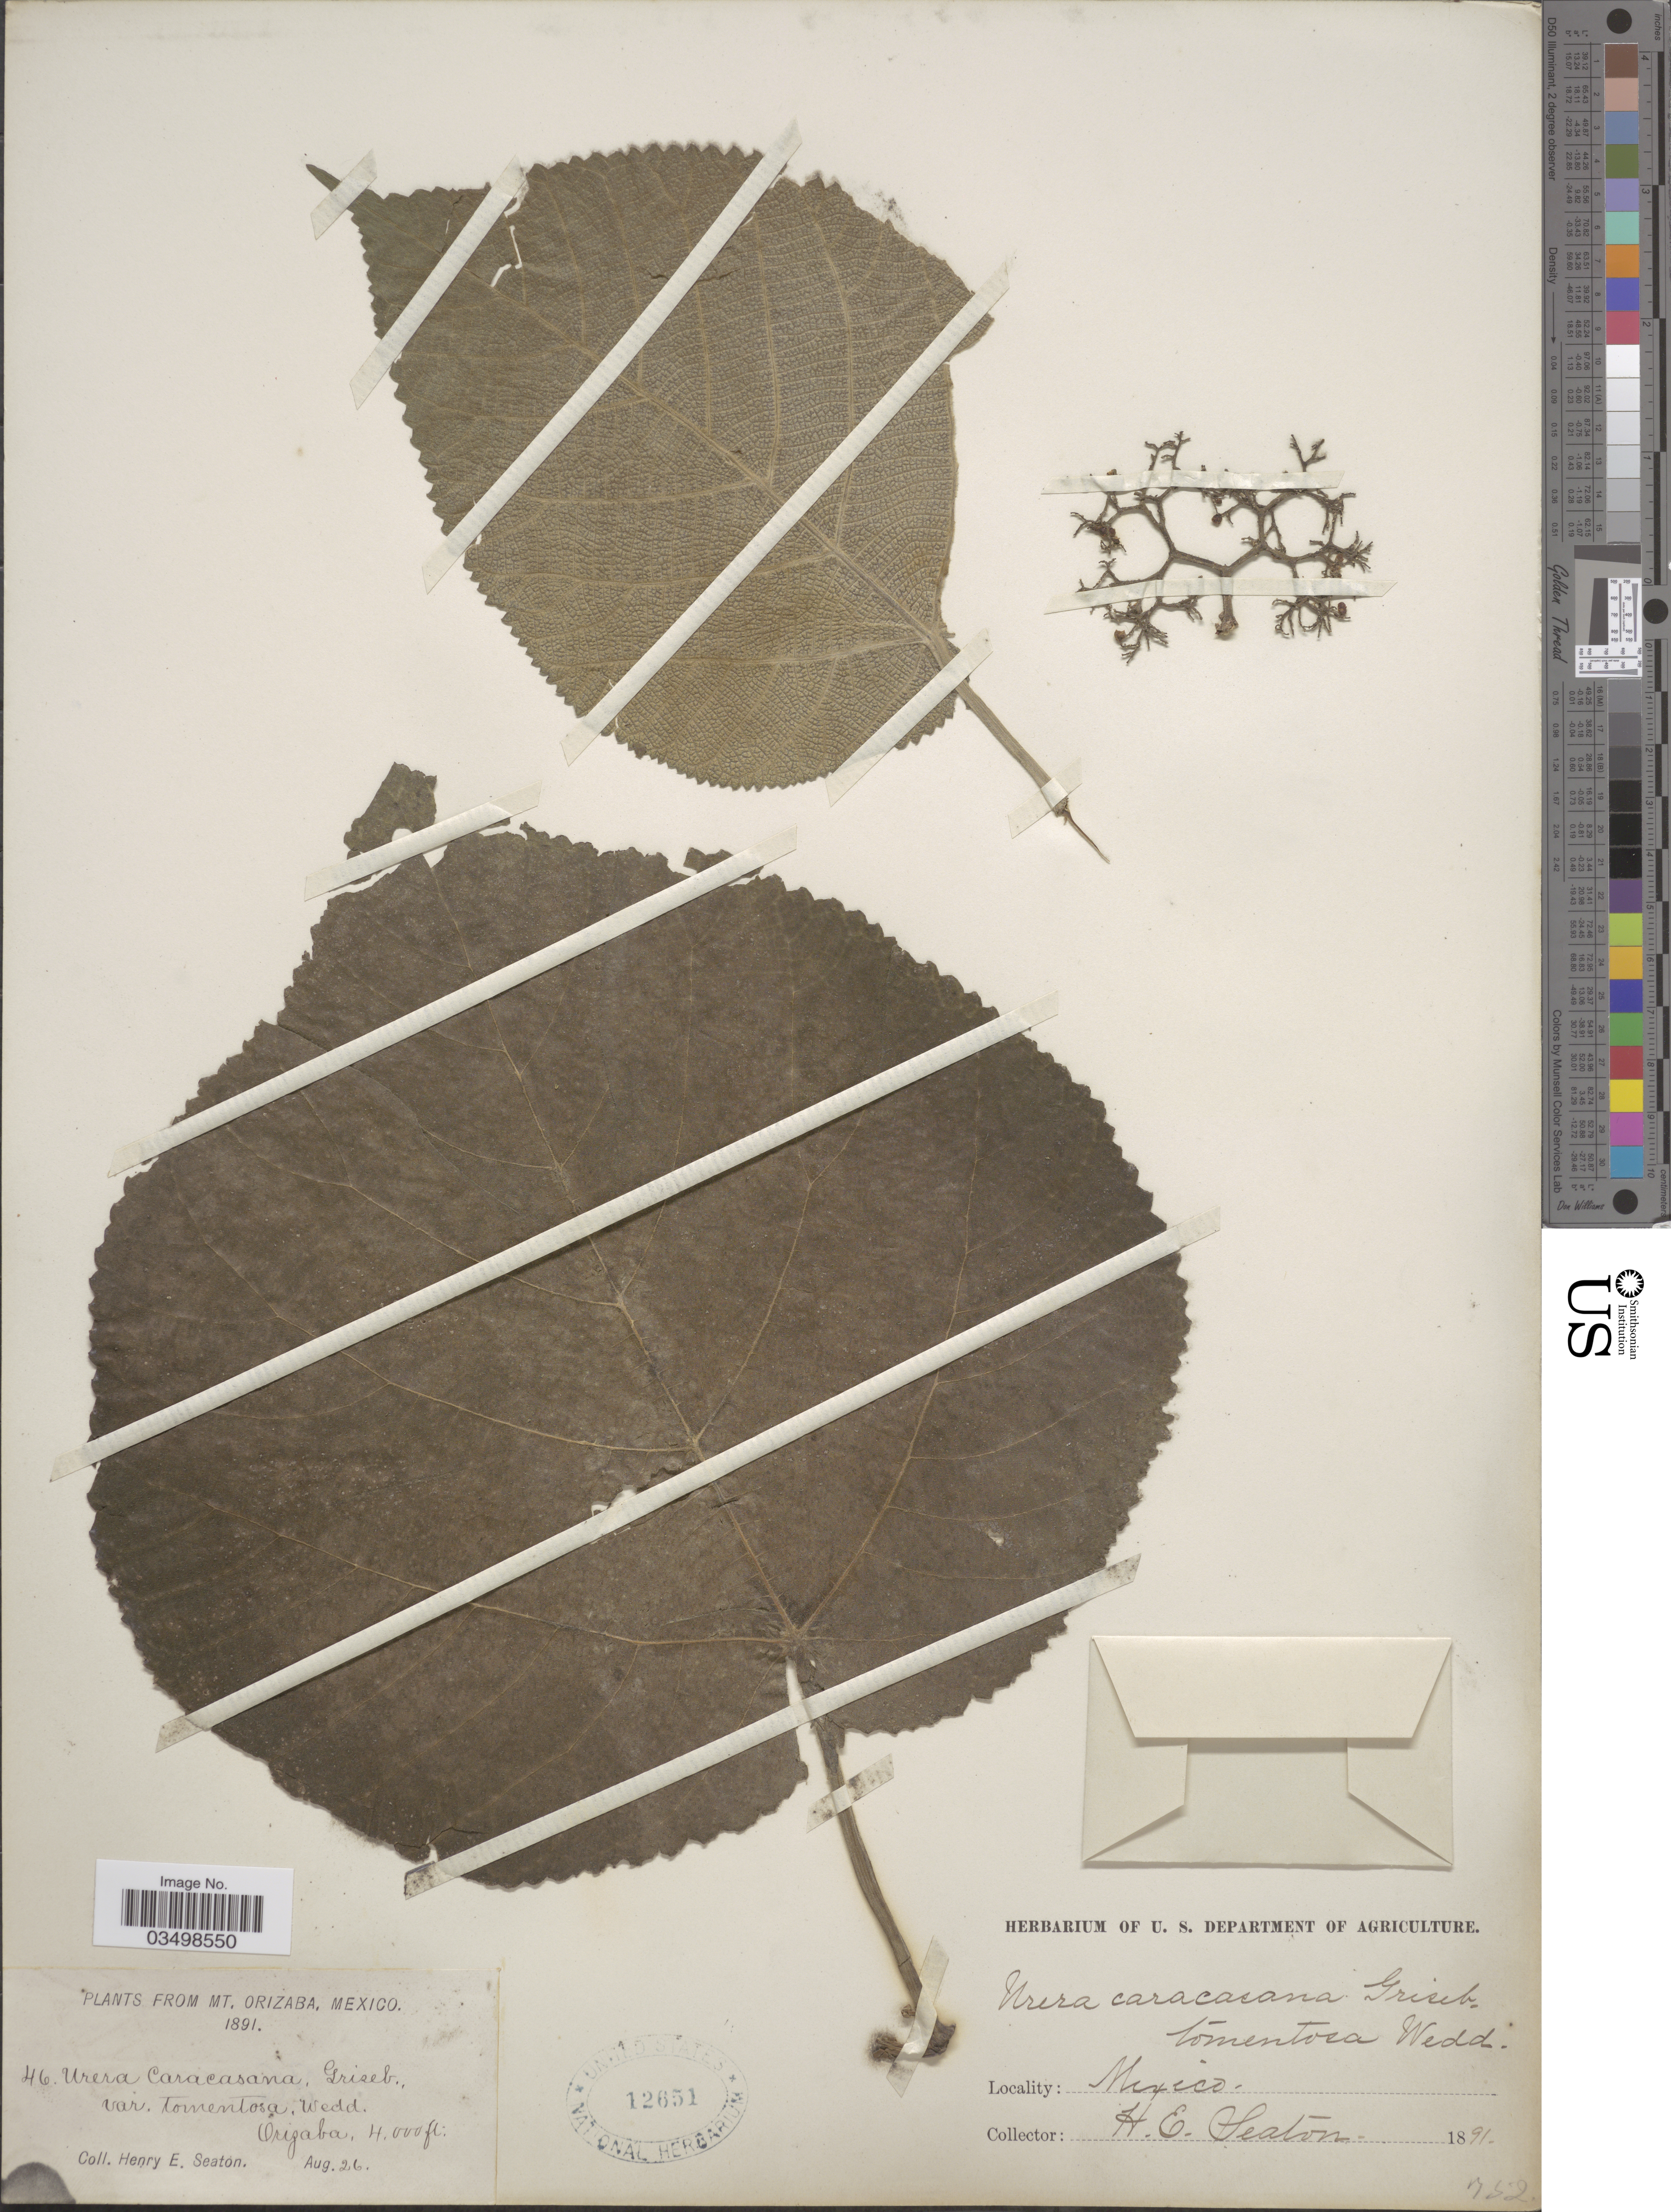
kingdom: Plantae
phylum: Tracheophyta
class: Magnoliopsida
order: Rosales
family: Urticaceae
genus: Urera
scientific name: Urera caracasana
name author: (Jacq.) Gaudich. ex Griseb.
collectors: H. E. Seaton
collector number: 46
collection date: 1891-08-26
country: Mexico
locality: Mt. Orizaba.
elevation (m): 1219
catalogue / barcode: US 12651